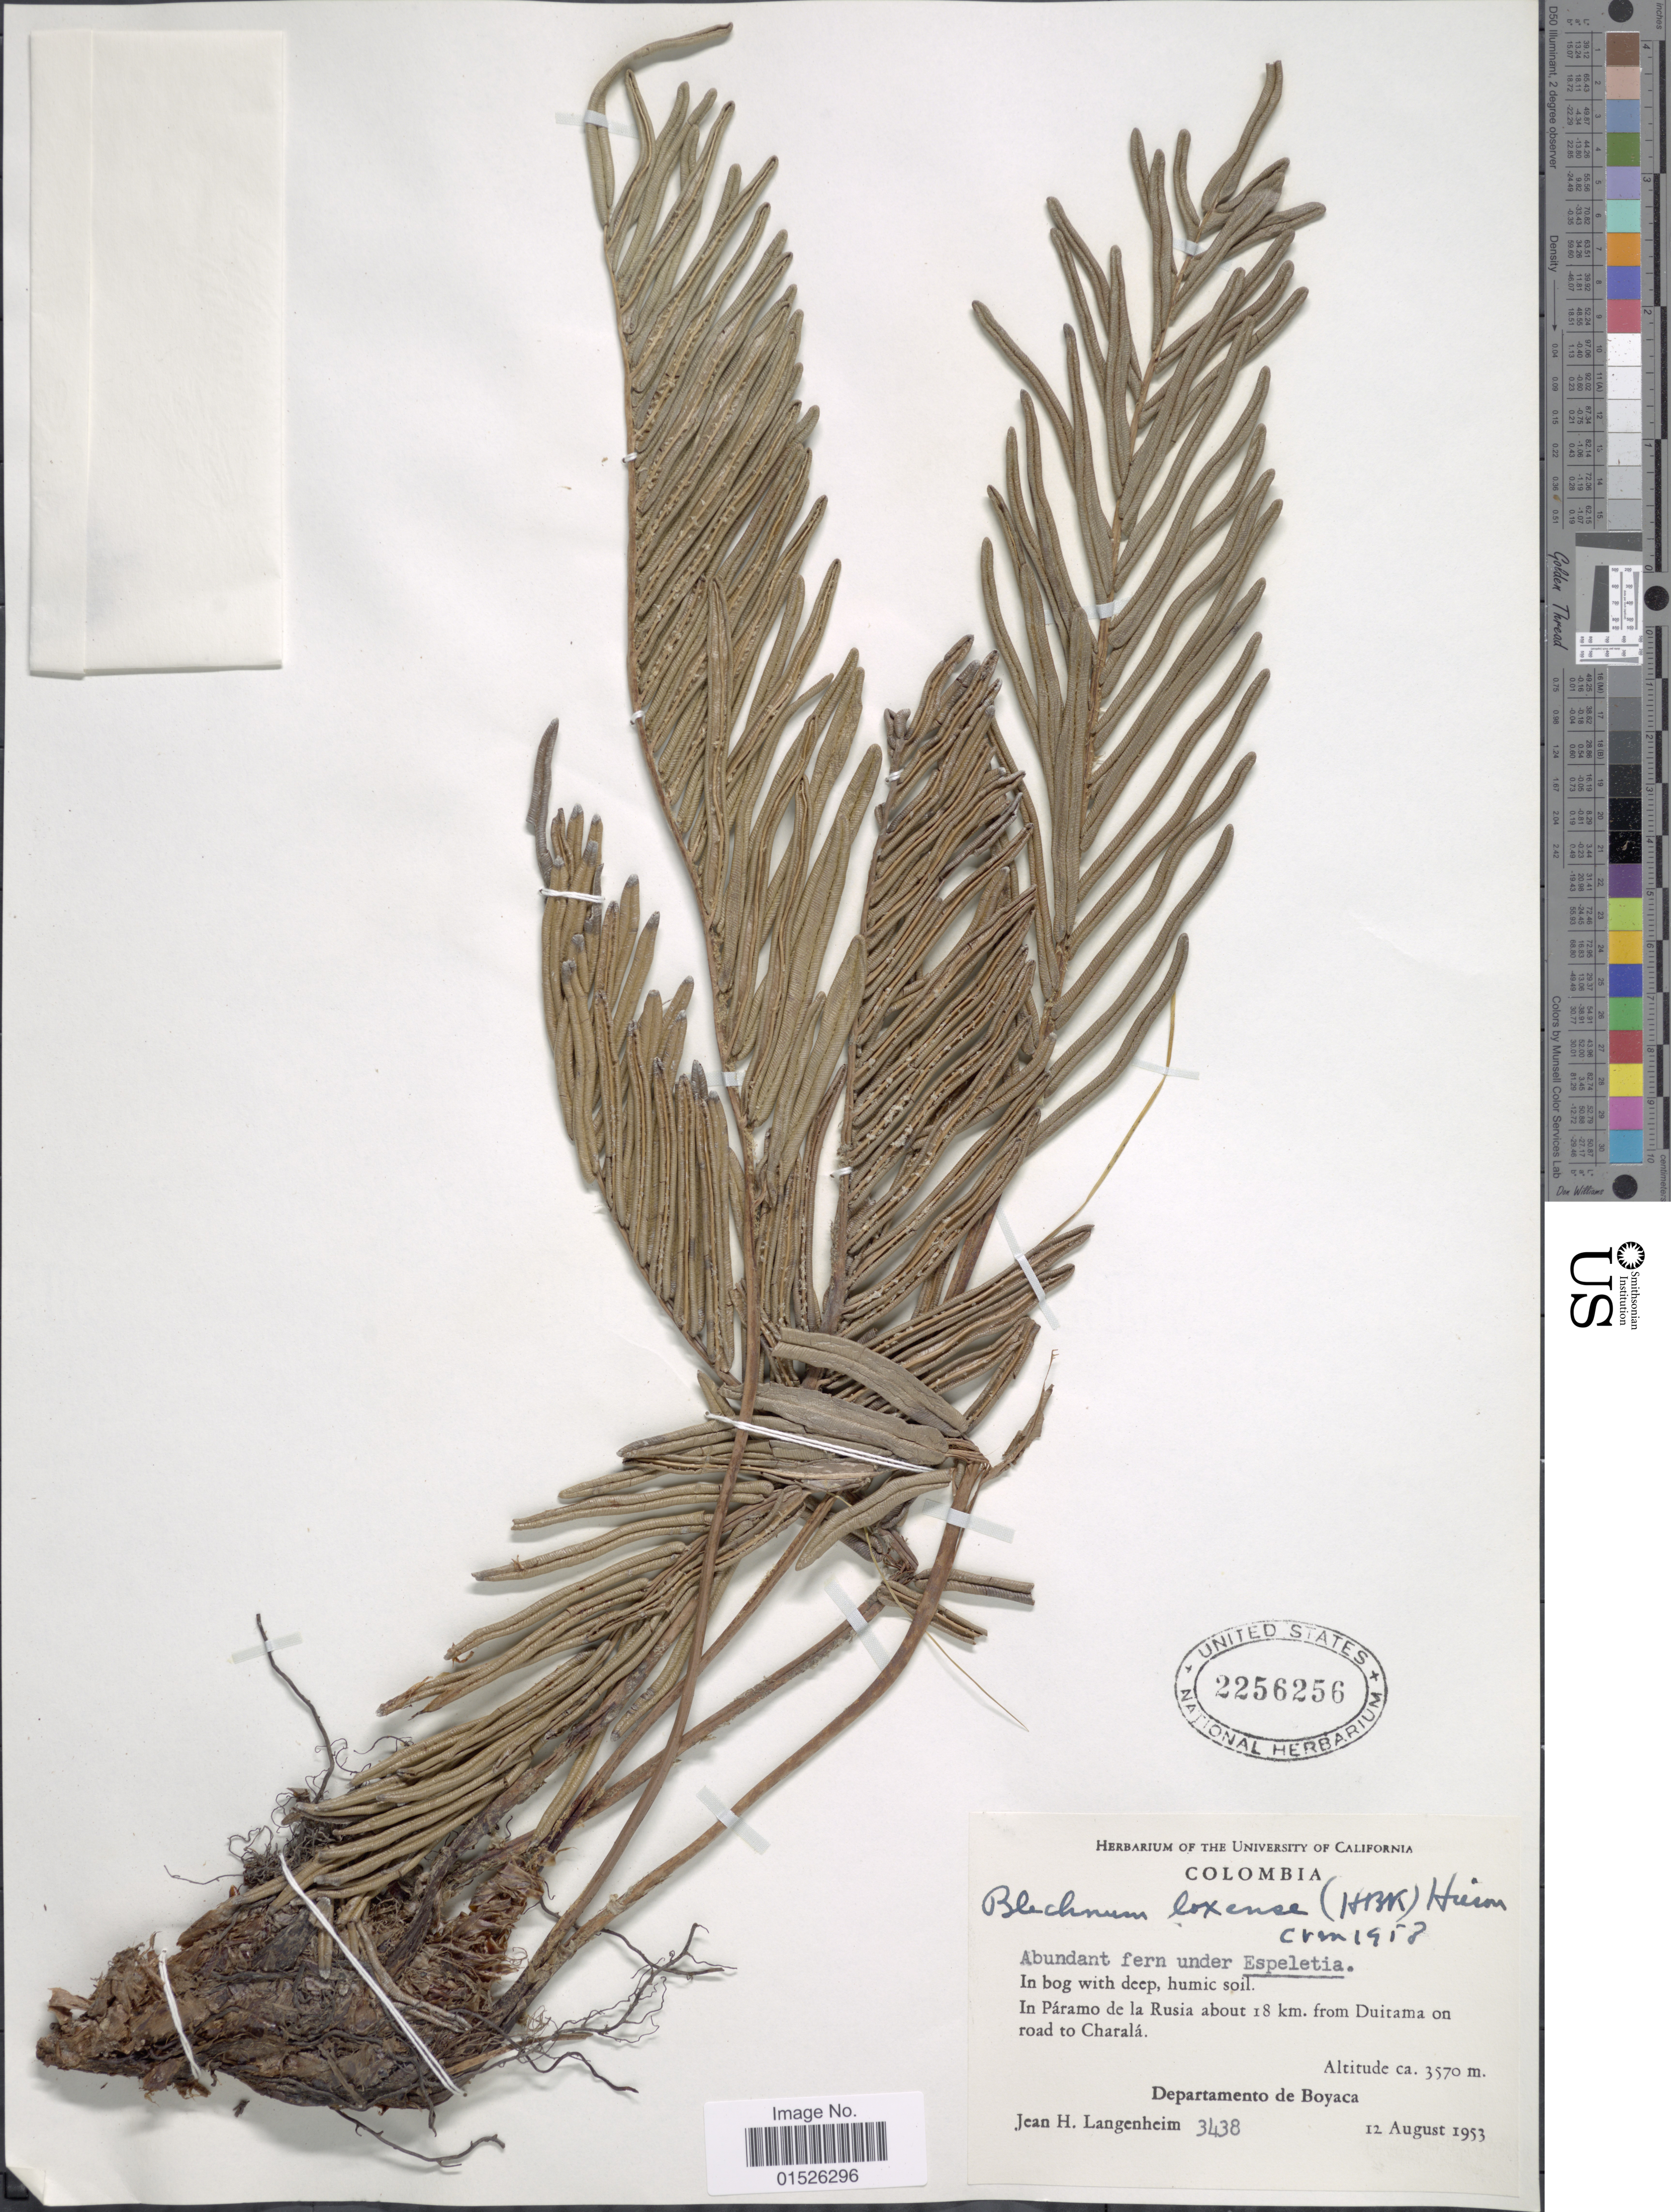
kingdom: Plantae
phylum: Tracheophyta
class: Polypodiopsida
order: Polypodiales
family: Blechnaceae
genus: Blechnum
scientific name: Blechnum loxense var. loxense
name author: (Kunth) Hook. ex Salomon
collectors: J. H. Langenheim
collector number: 3438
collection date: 1953-08-12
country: Colombia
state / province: Boyacá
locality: Colombia, In Paramo de la Rusia about 18 km. from Duitama on road to Charala, Departamento de Boyaca.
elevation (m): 3570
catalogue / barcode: US 2256256